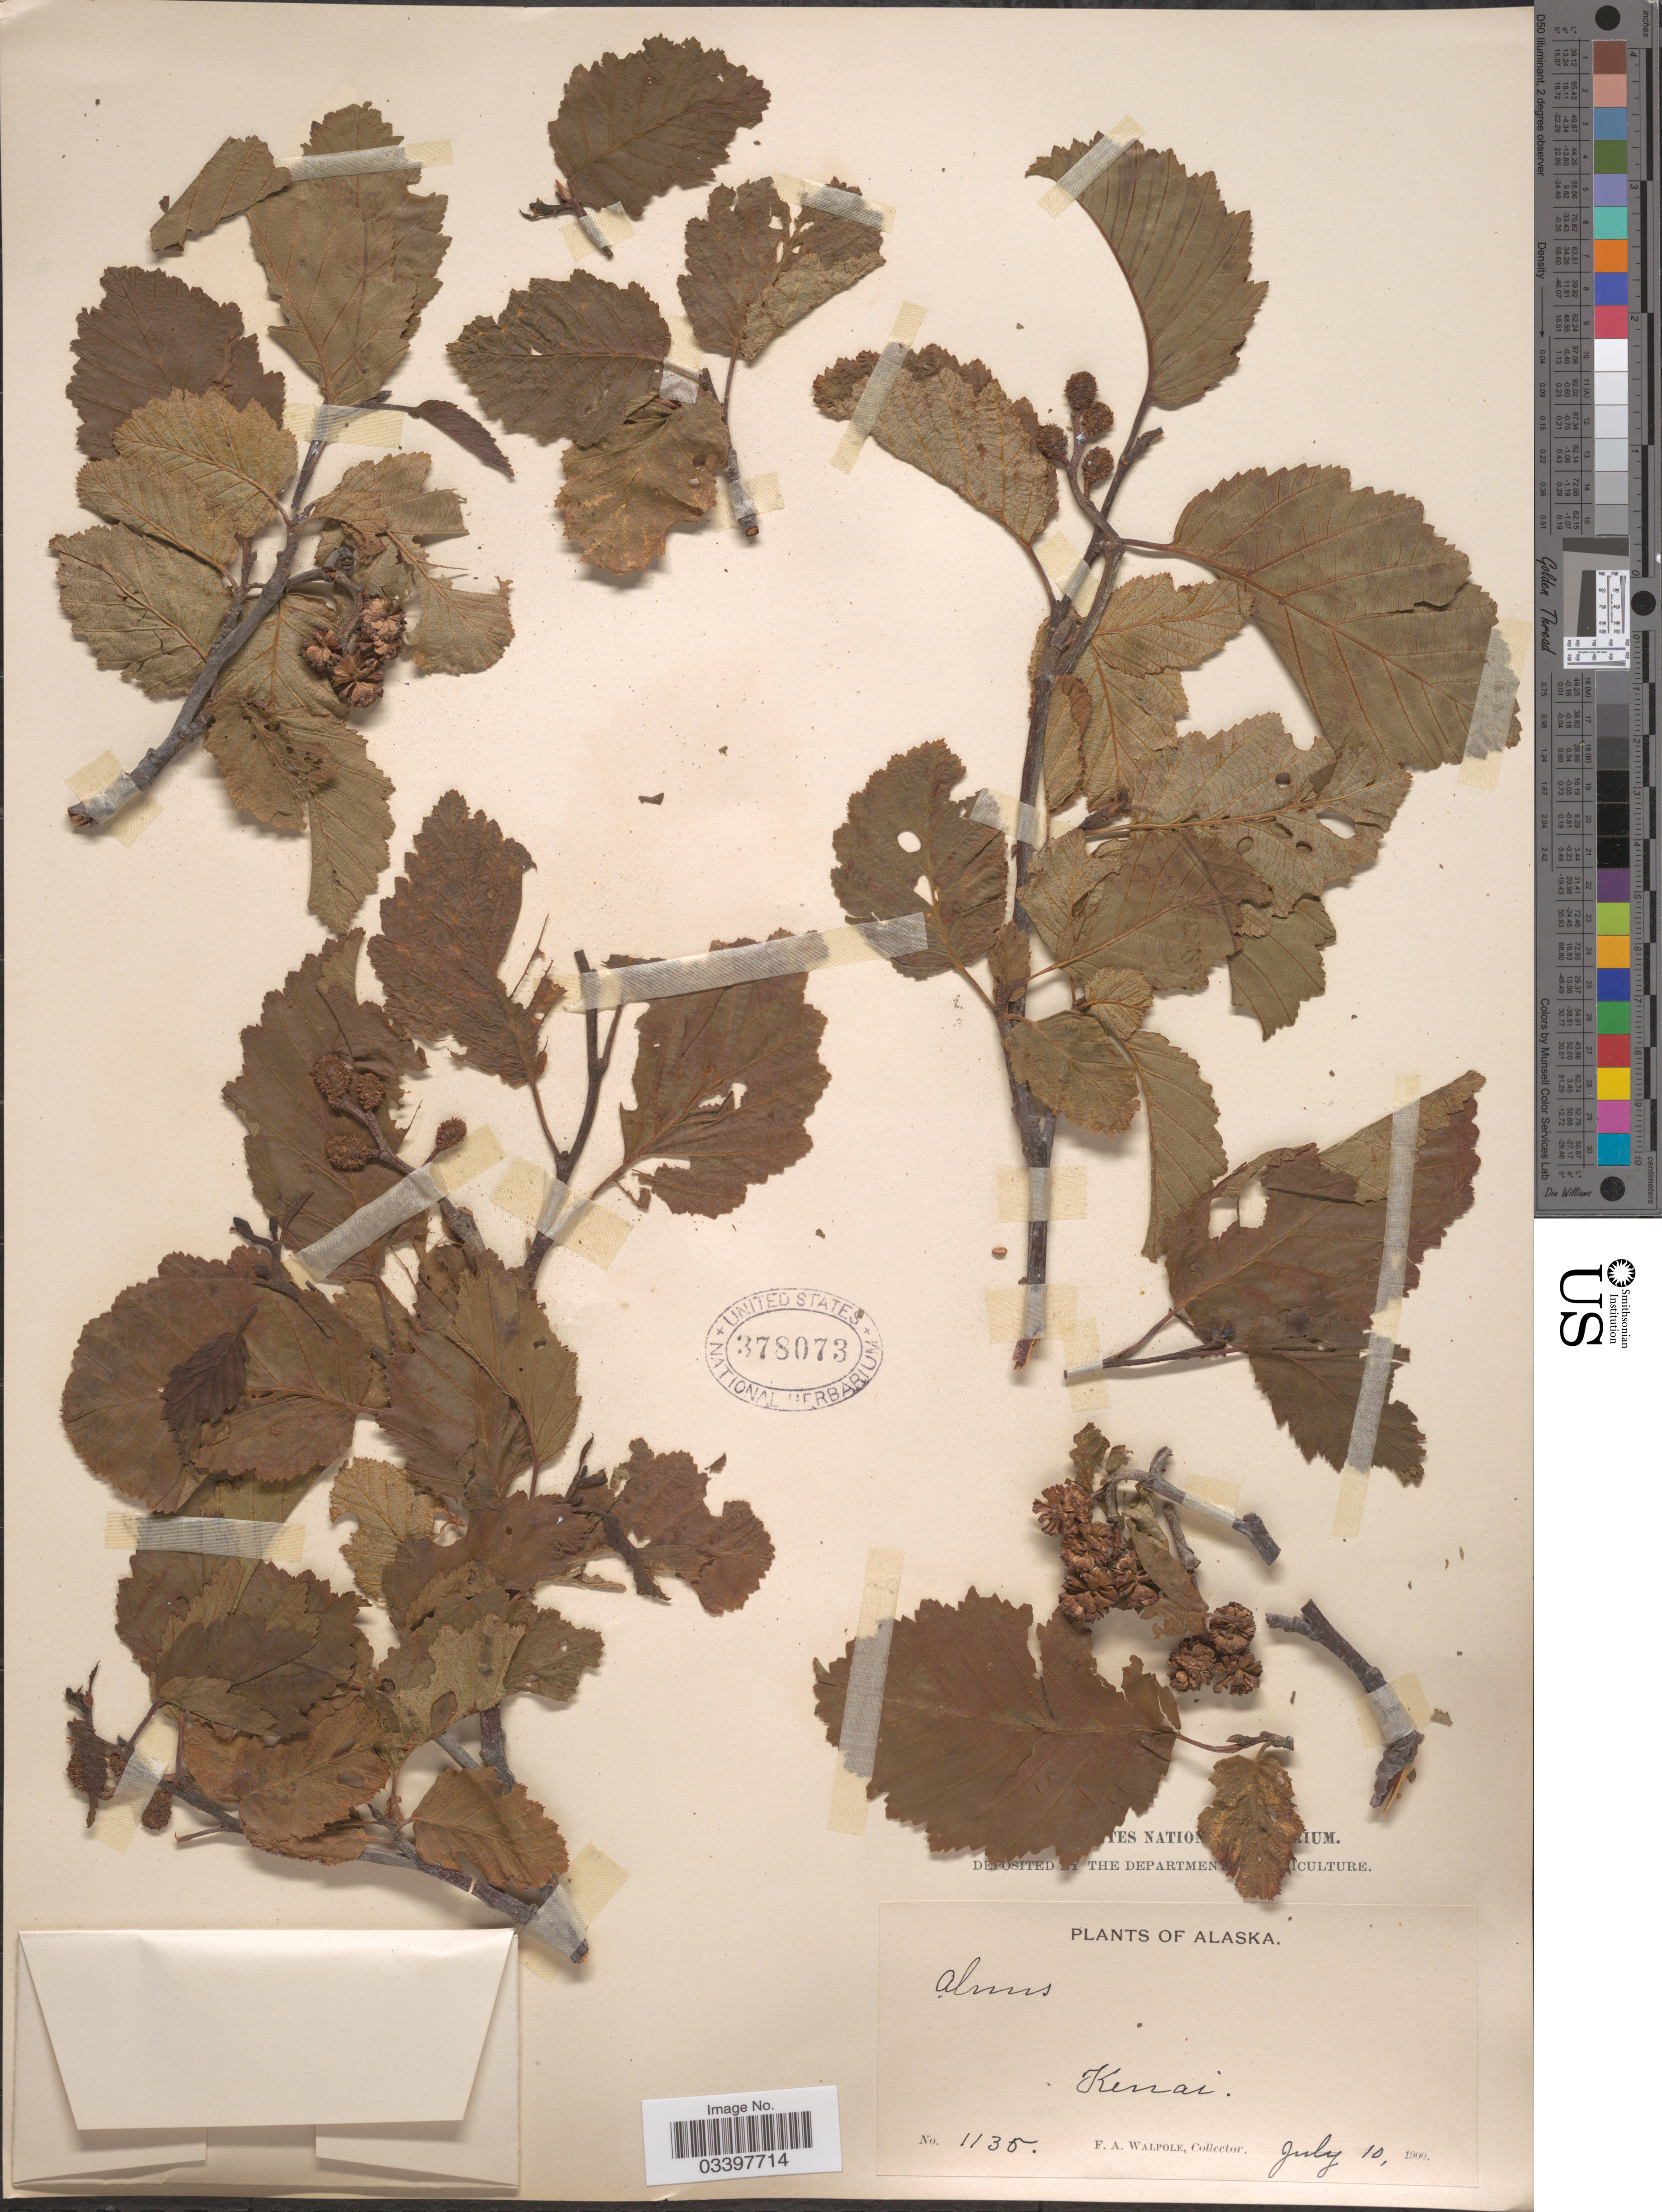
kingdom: Plantae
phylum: Tracheophyta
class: Magnoliopsida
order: Fagales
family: Betulaceae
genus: Alnus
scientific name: Alnus incana subsp. rugosa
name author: (Du Roi) R.T. Clausen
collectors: F. Walpole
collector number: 1135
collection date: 1900-07-10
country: United States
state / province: Alaska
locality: Kenai.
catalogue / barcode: US 378073